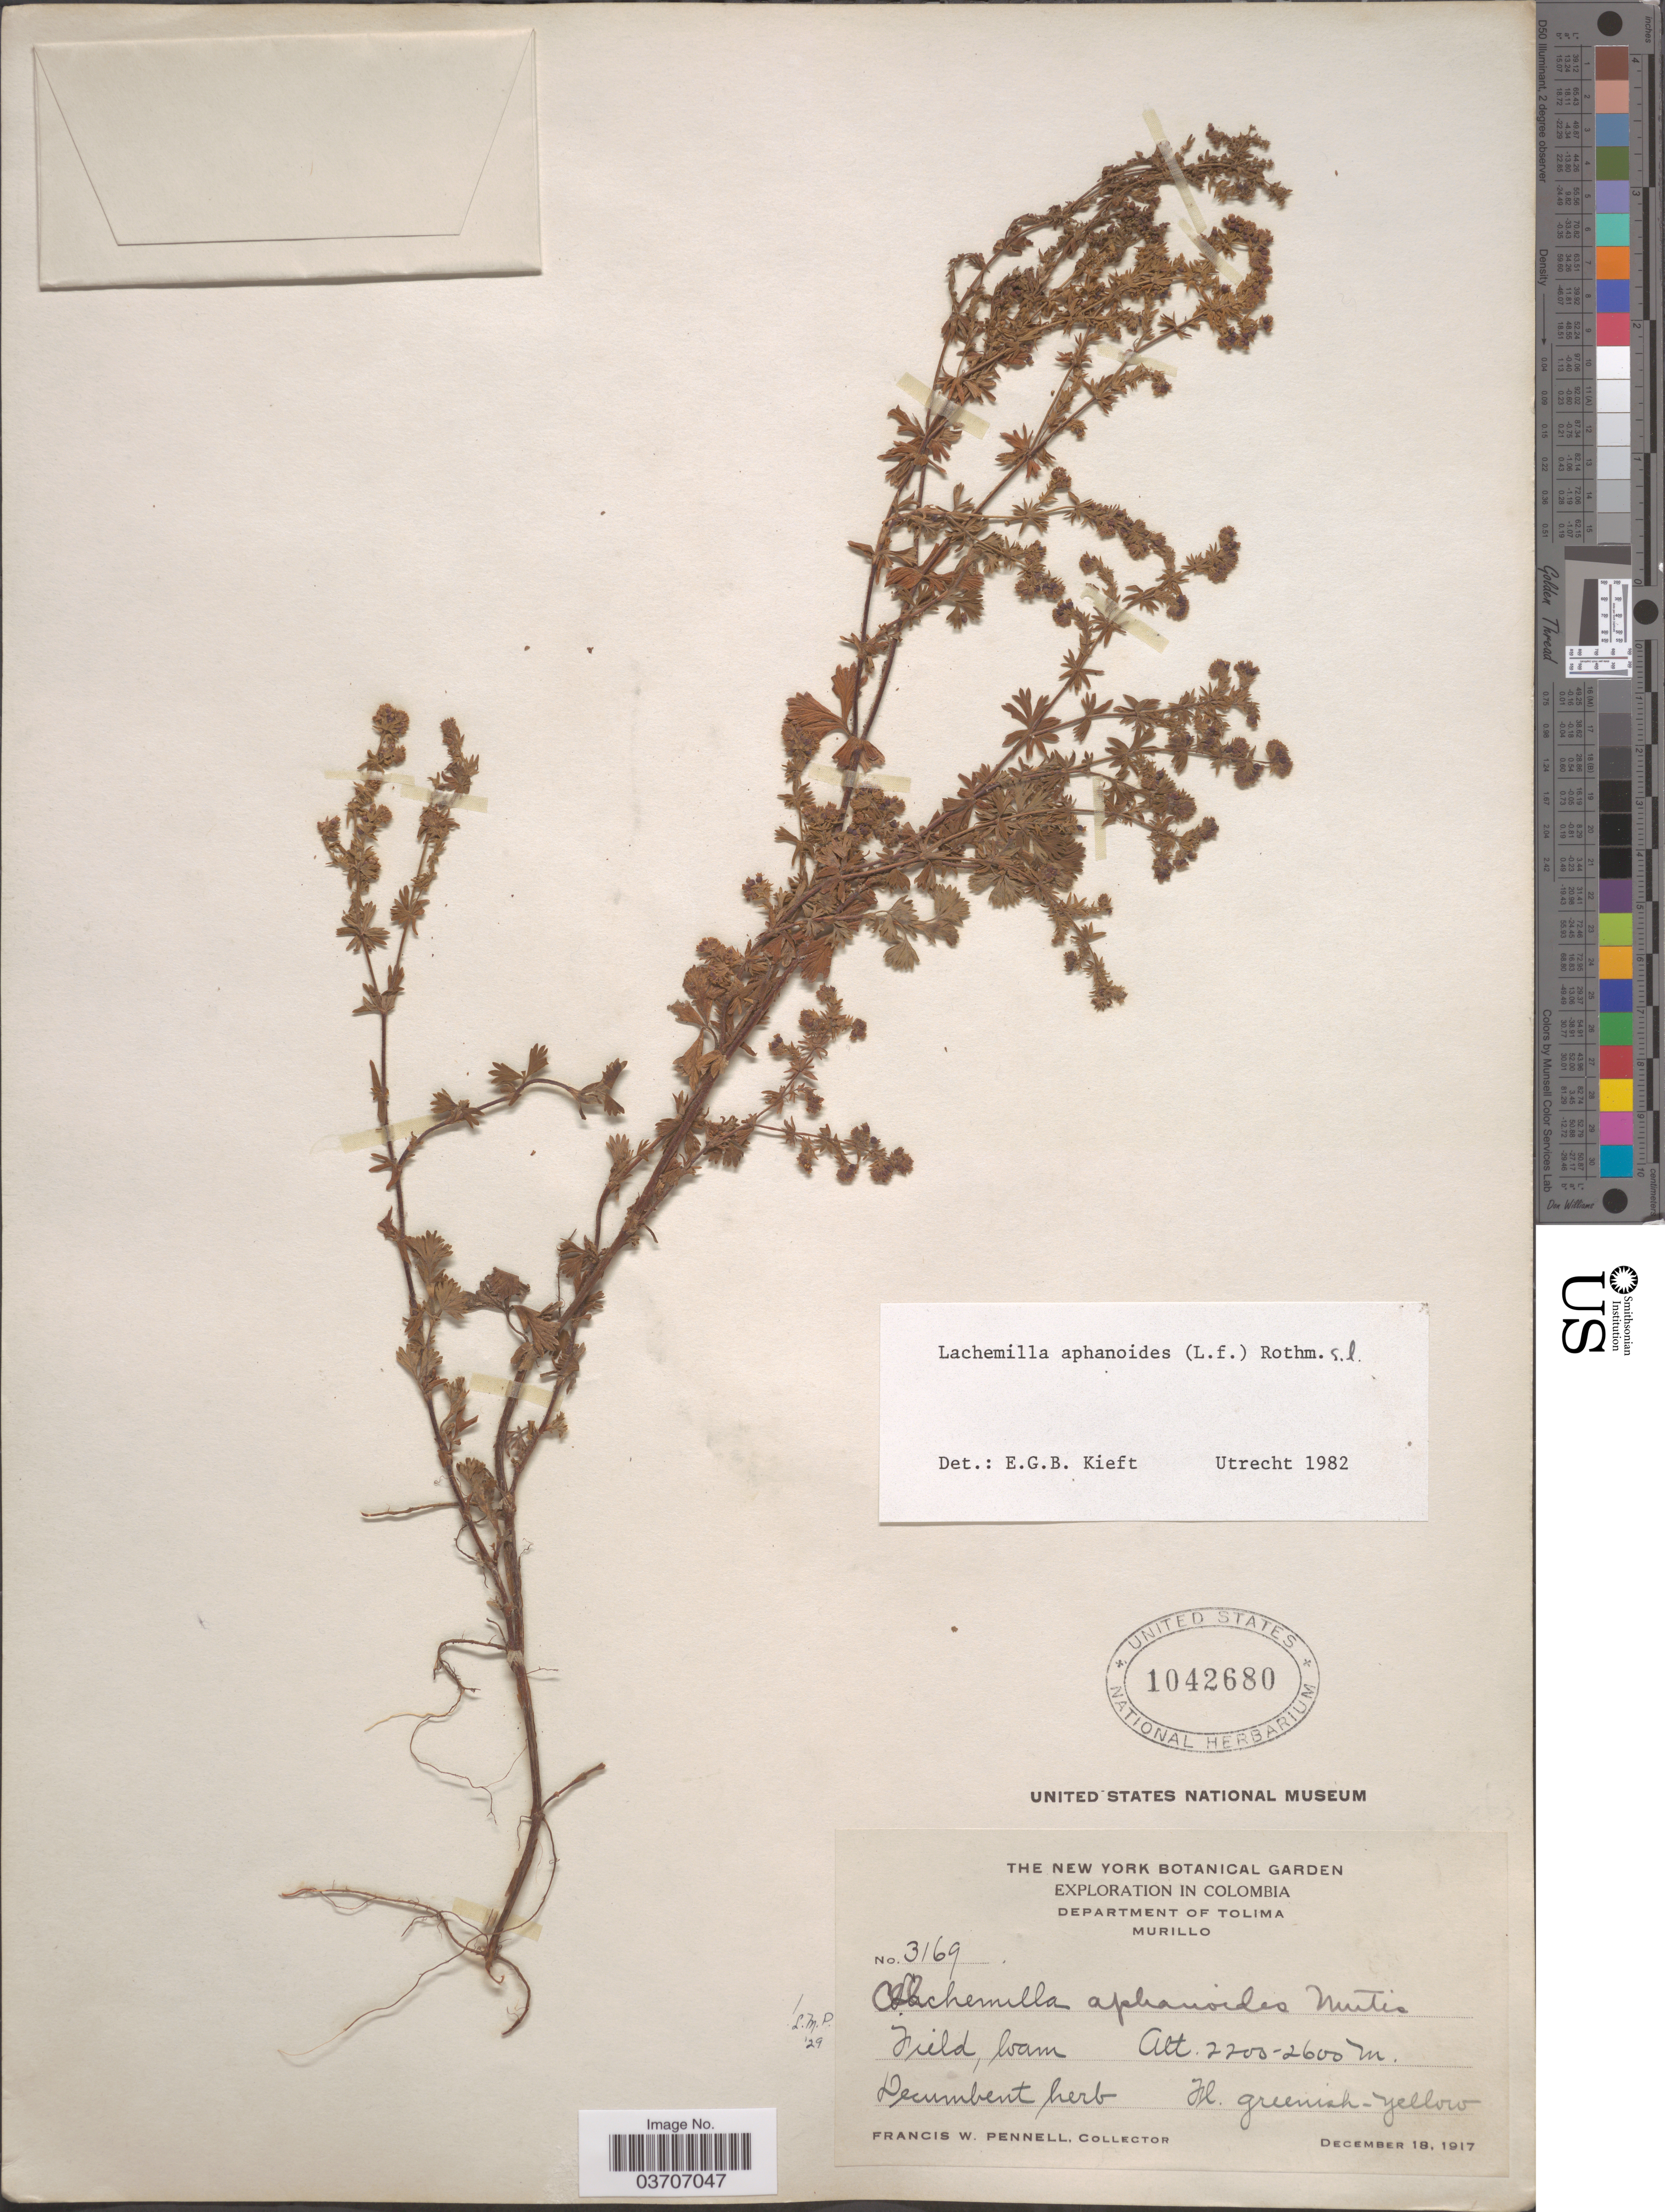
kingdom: Plantae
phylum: Tracheophyta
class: Magnoliopsida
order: Rosales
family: Rosaceae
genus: Lachemilla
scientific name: Lachemilla aphanoides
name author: (Mutis ex L. f.) Rothm.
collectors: F. W. Pennell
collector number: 3169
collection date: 1917-12-18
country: Colombia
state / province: Tolima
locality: Department of Tolima. Murillo.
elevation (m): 2200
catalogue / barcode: US 1042680